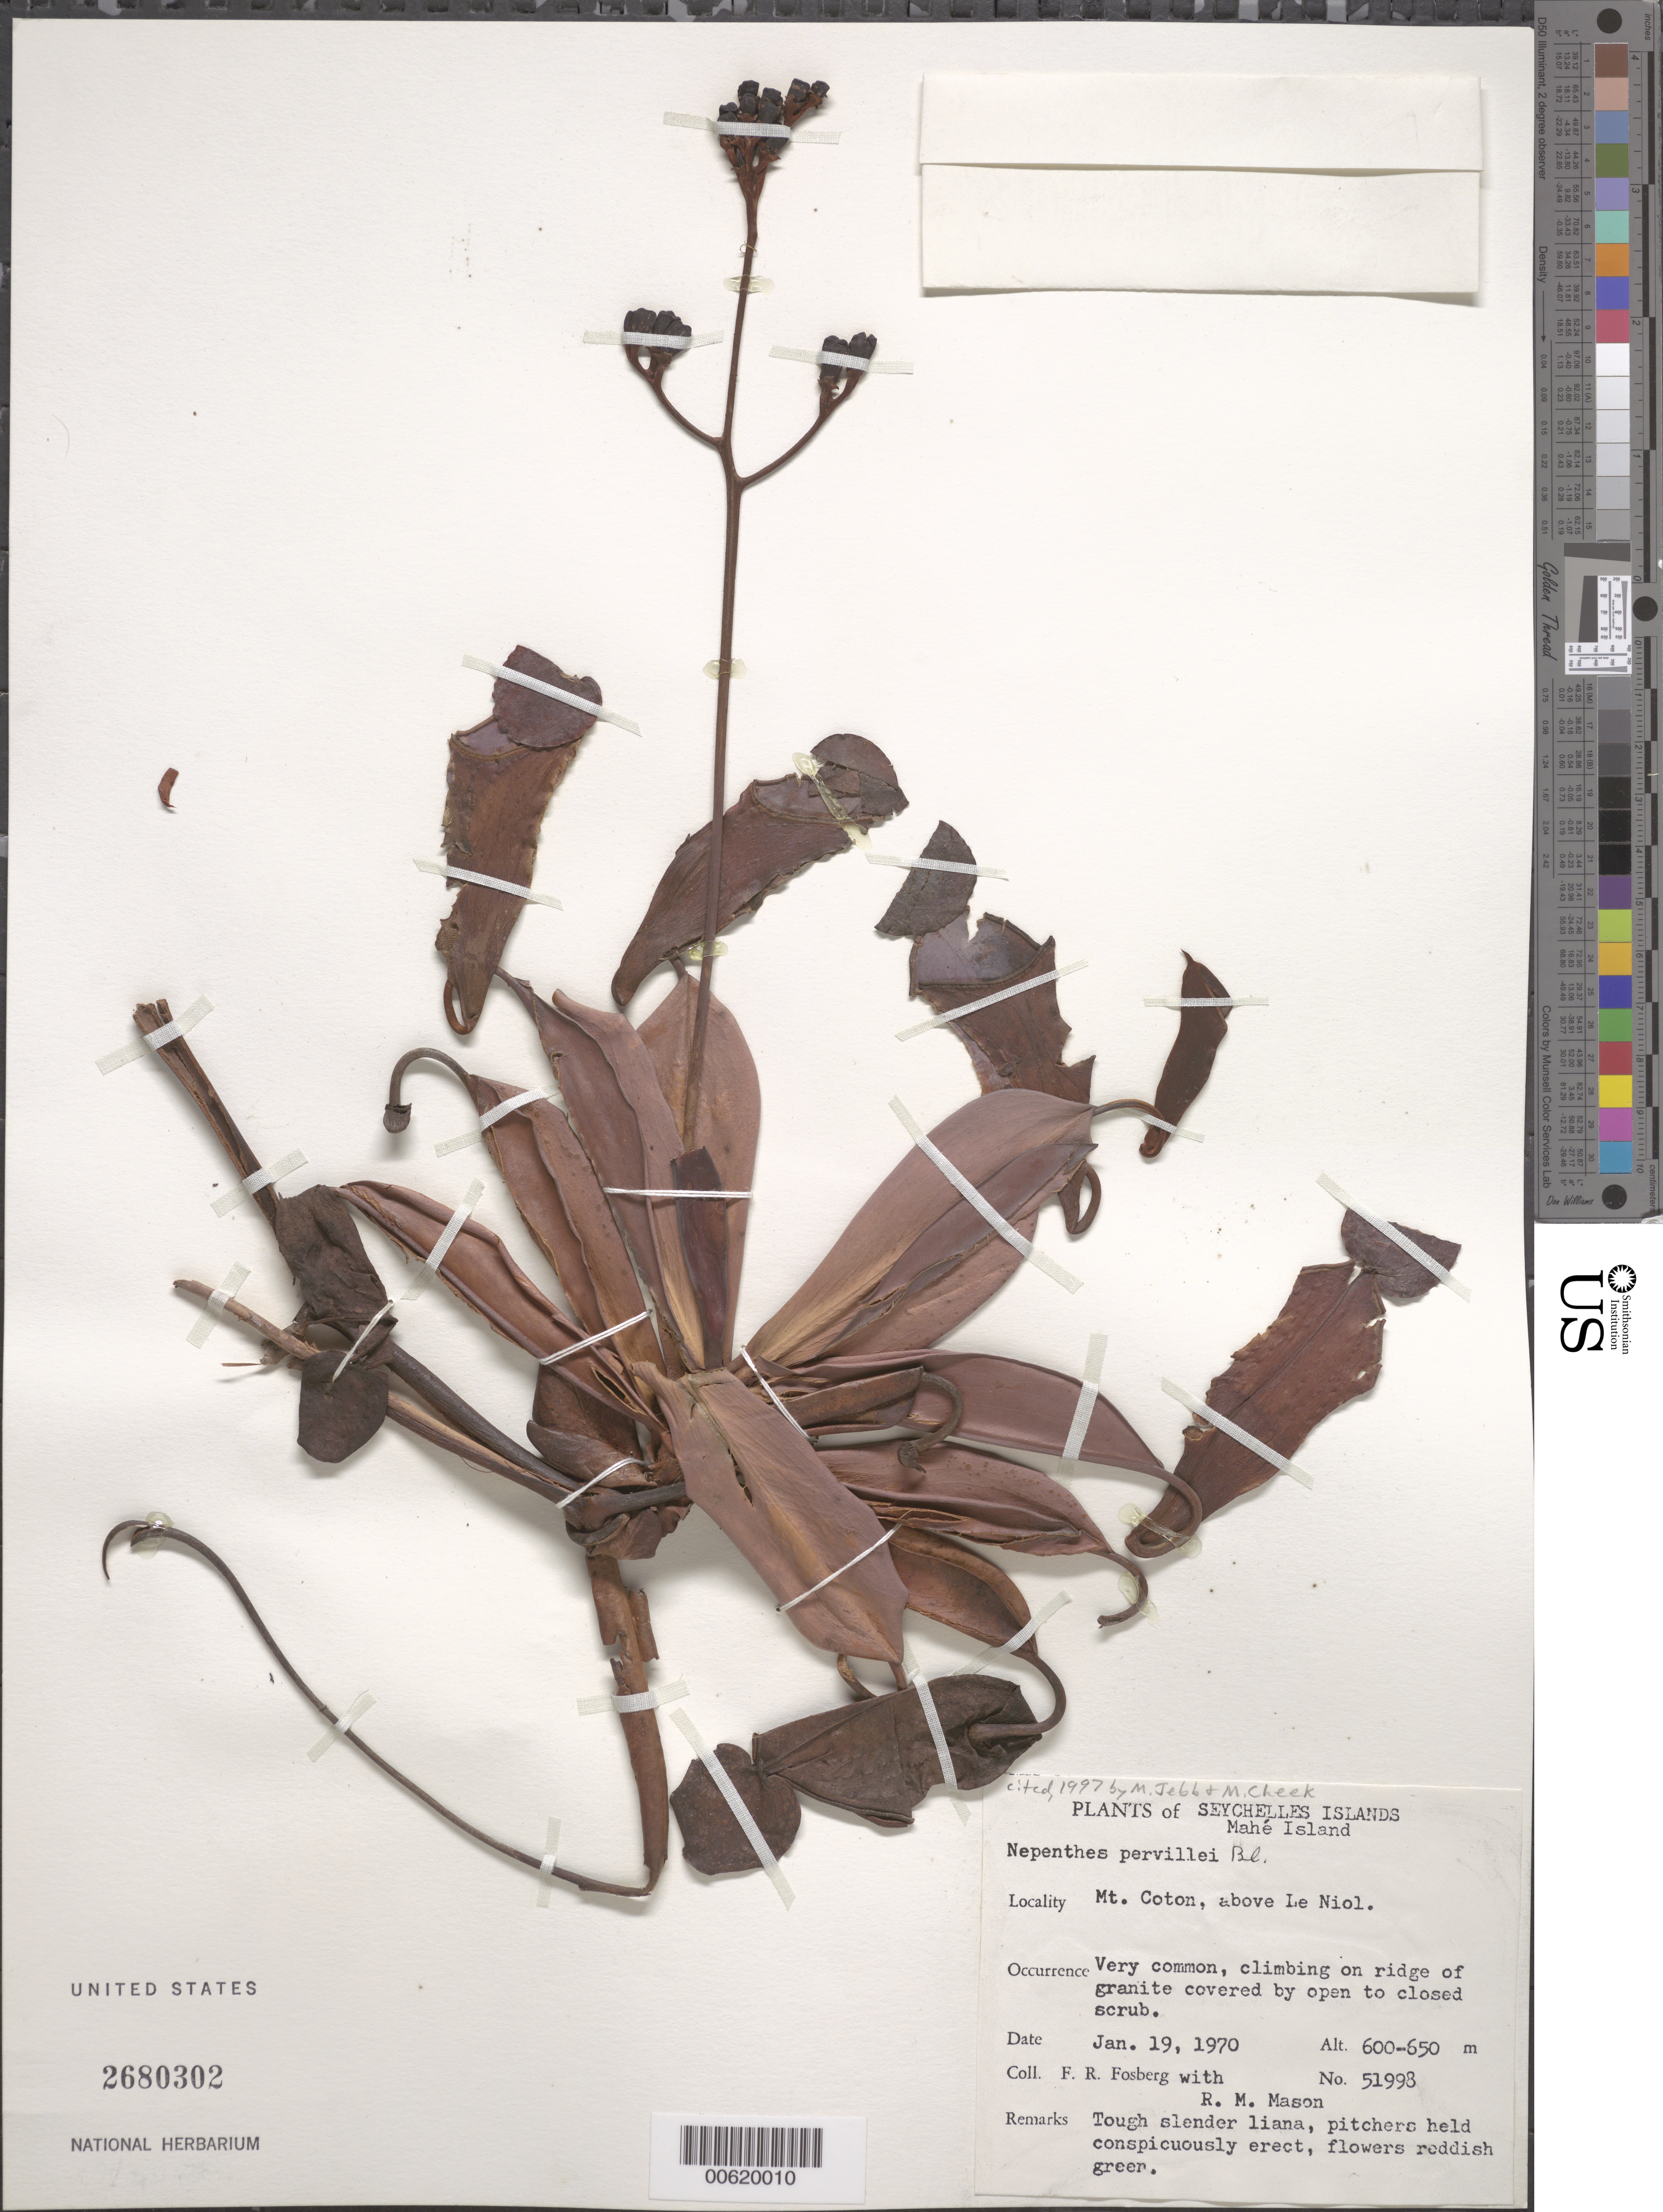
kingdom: Plantae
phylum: Tracheophyta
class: Magnoliopsida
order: Caryophyllales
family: Nepenthaceae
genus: Nepenthes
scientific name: Nepenthes pervillei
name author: Blume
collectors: F. R. Fosberg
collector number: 51998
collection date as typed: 19 Jan 1970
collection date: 1970-01-19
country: Seychelles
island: Mahé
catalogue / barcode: US 2680302